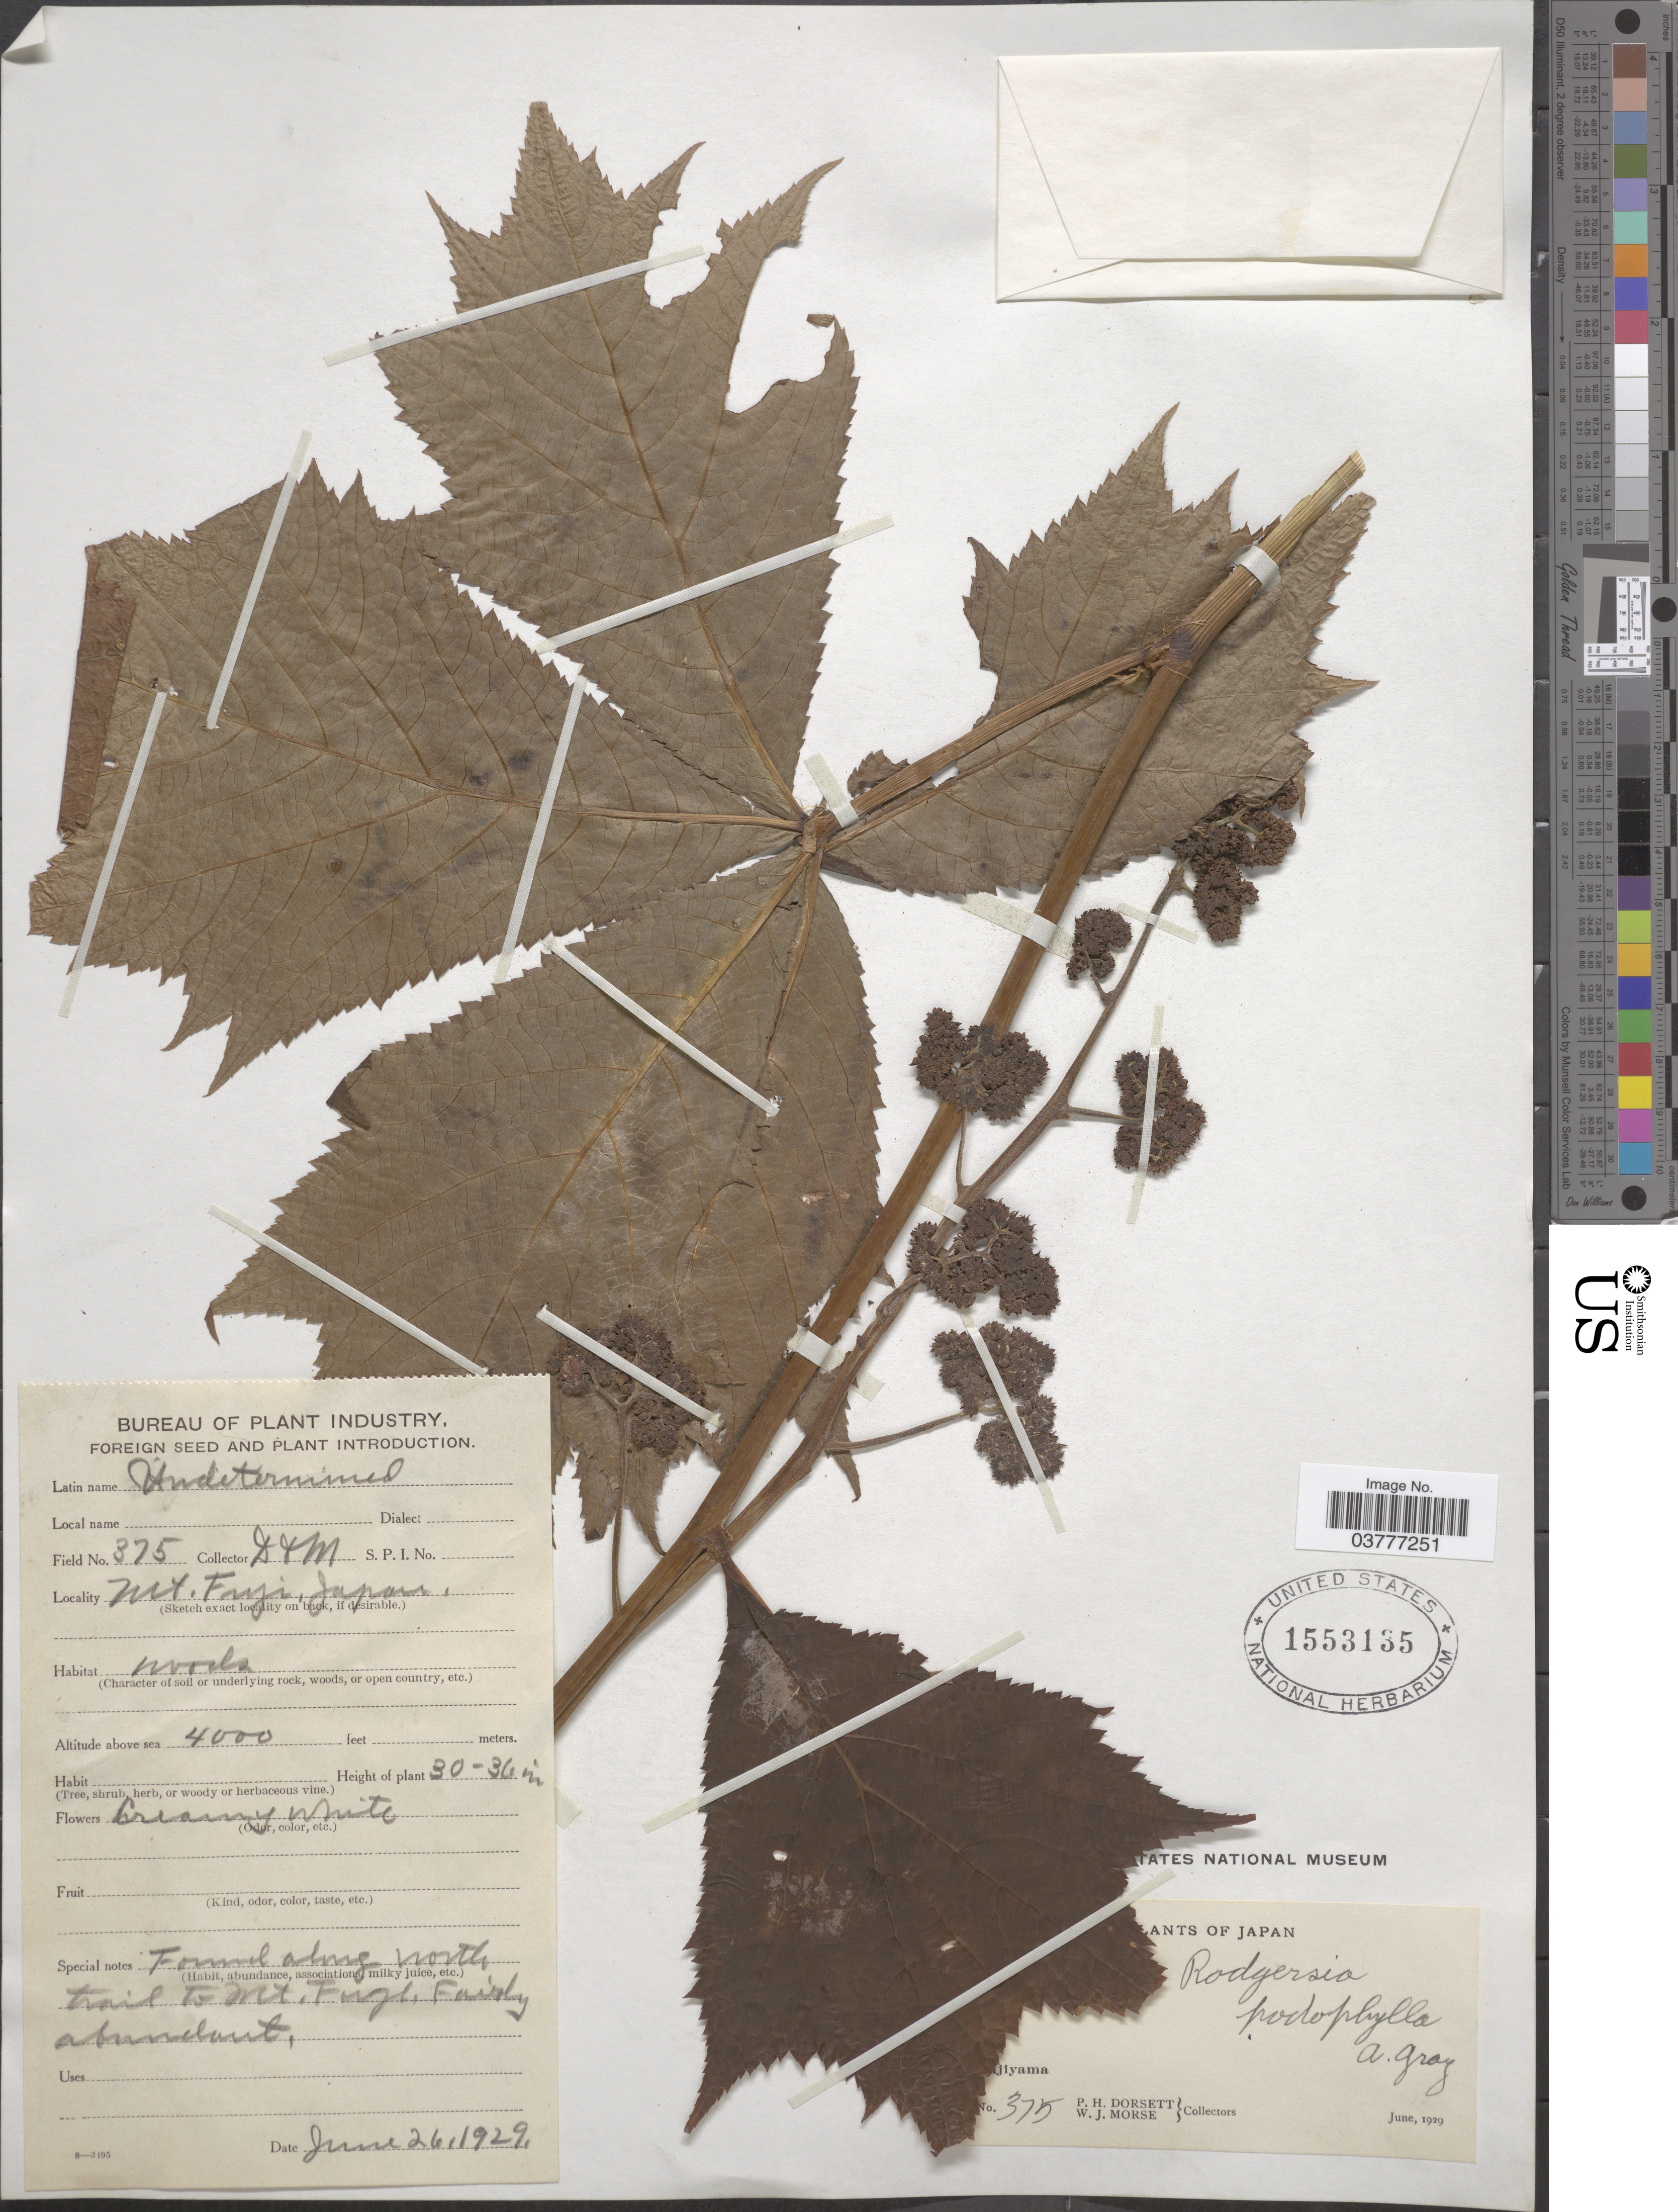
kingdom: Plantae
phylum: Tracheophyta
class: Magnoliopsida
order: Saxifragales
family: Saxifragaceae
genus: Rodgersia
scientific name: Rodgersia podophylla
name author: A. Gray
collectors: P. H. Dorsett & W. J. Morse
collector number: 375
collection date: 1929-06-26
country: Japan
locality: Mt. Fuji. !jiyama.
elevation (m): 1219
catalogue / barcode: US 1553135